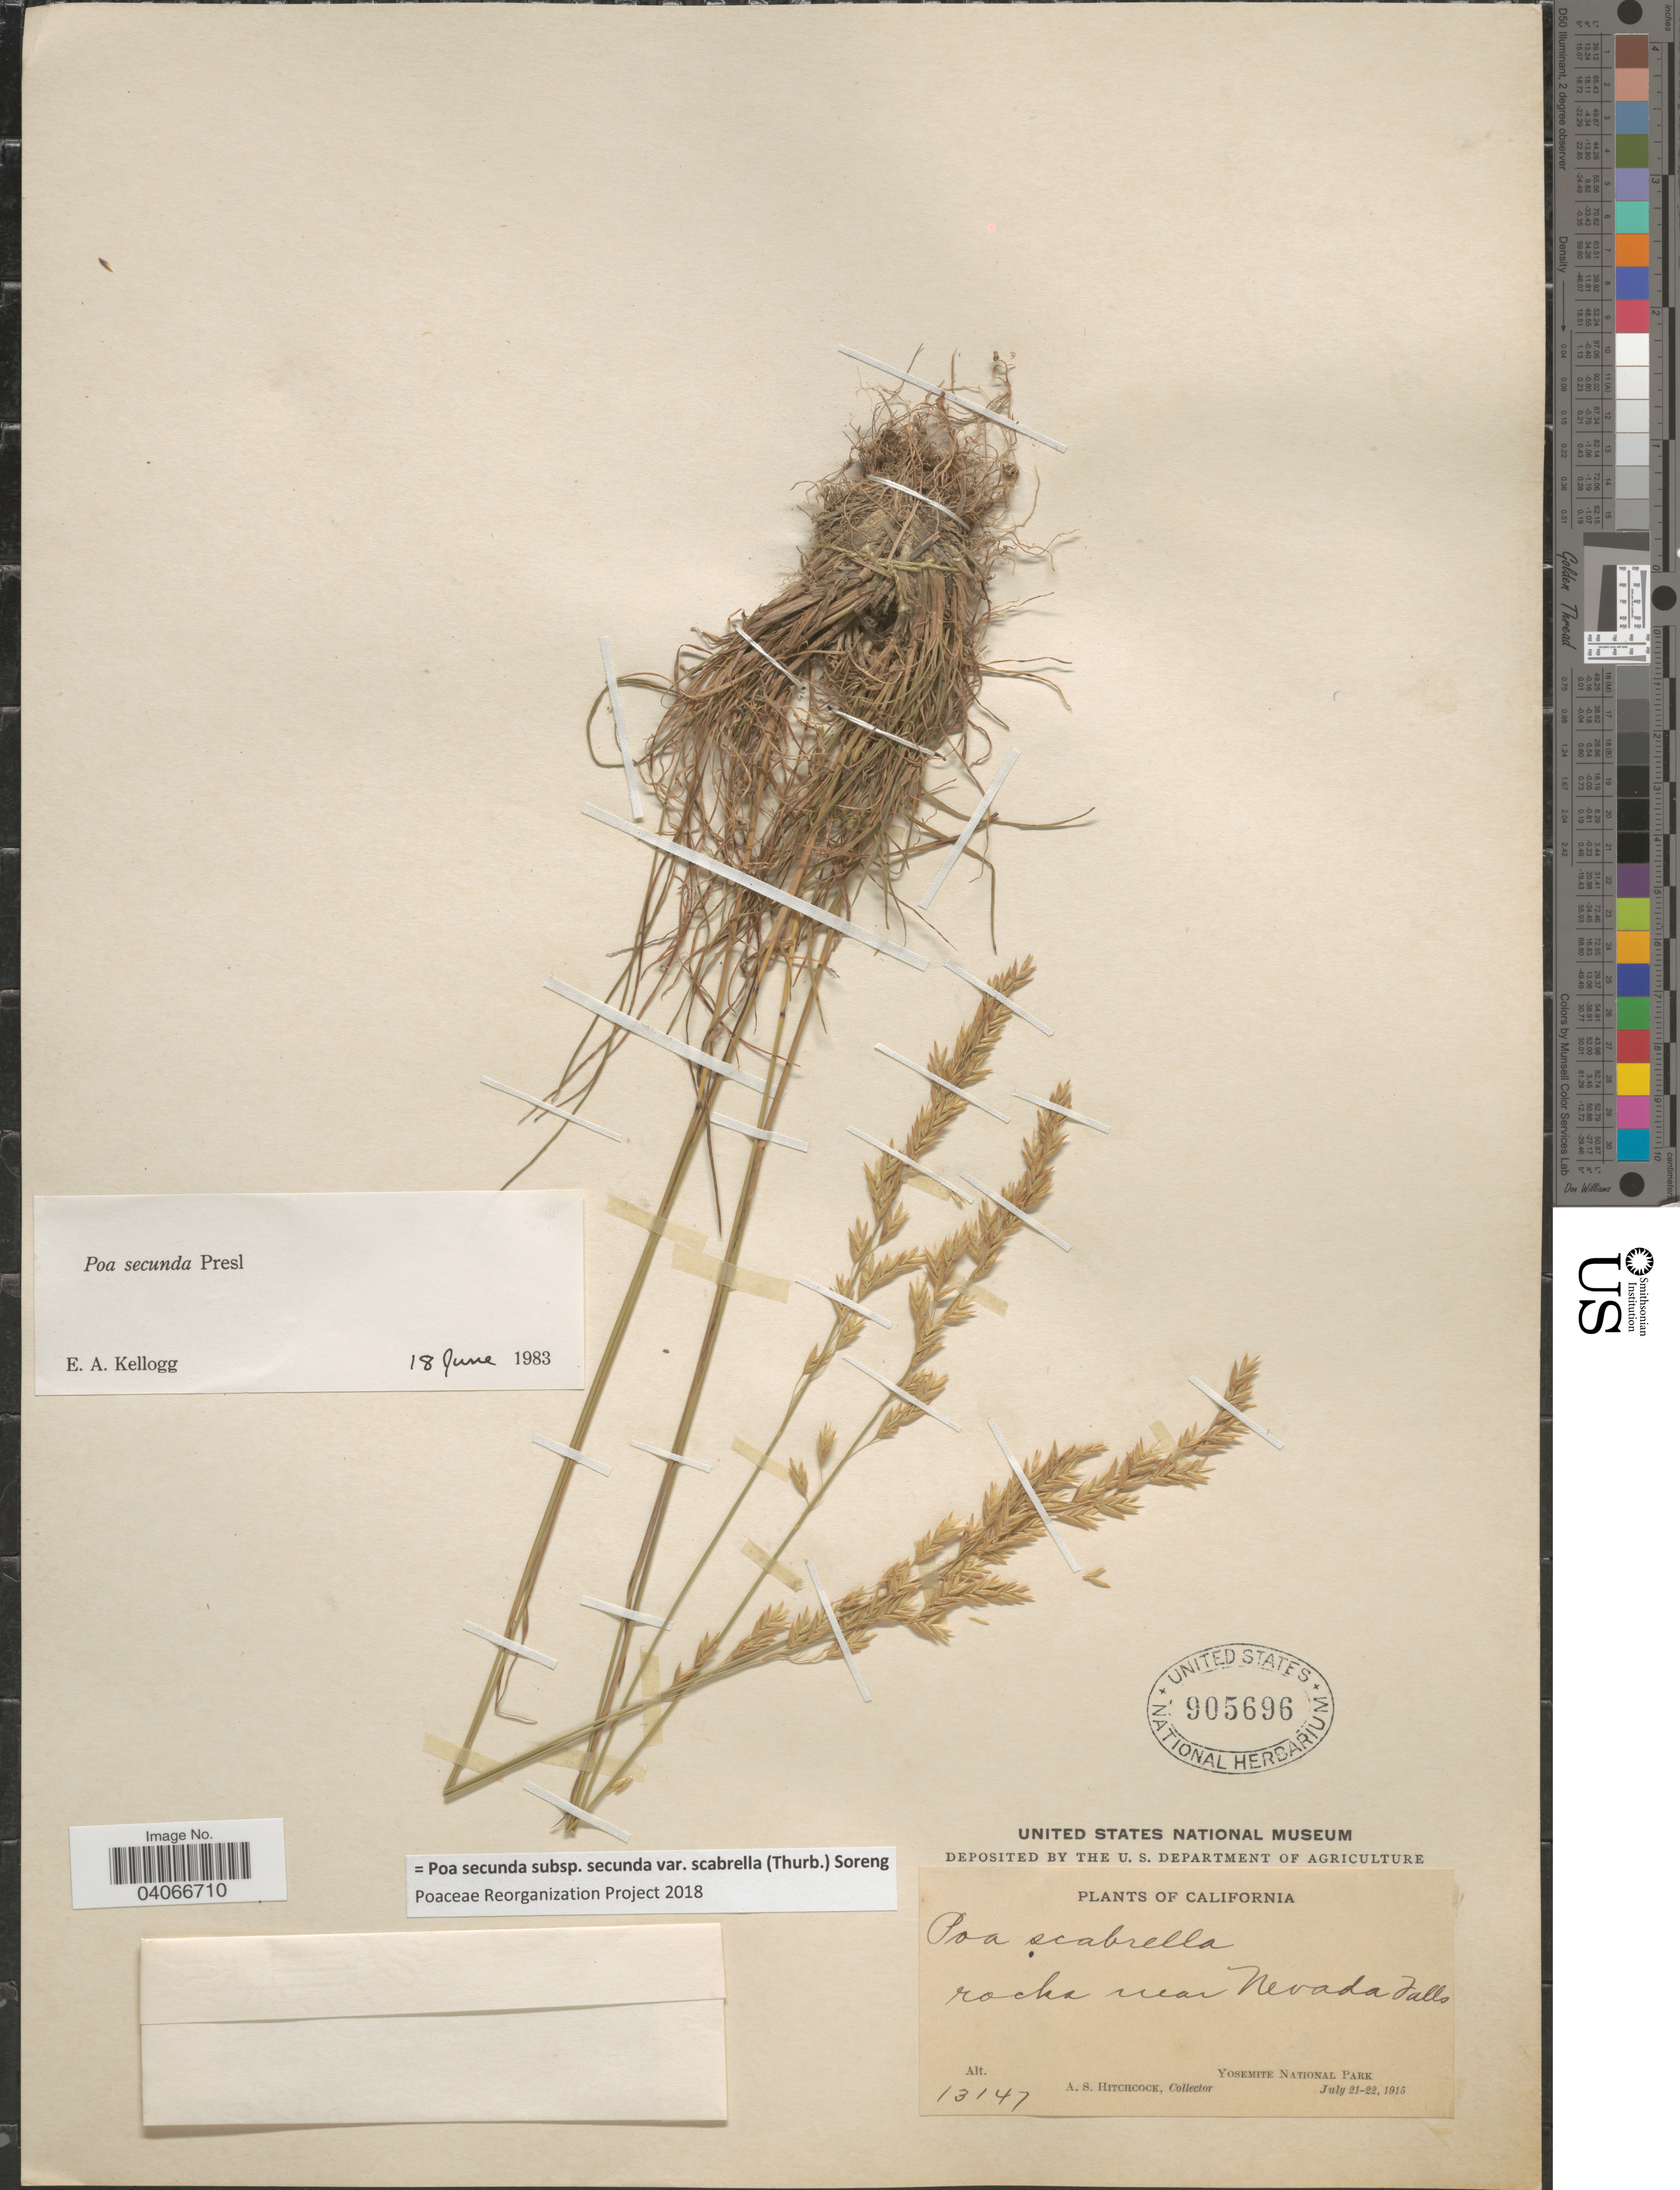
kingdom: Plantae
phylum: Tracheophyta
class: Liliopsida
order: Poales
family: Poaceae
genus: Poa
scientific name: Poa secunda subsp. secunda var. scabrella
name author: (Thurb.) Soreng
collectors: A. S. Hitchcock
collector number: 13147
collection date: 1915-07-21/1915-07-22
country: United States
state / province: California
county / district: Mariposa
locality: Rocks near Nevada Falls. Yosemite National Park.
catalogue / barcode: US 905696